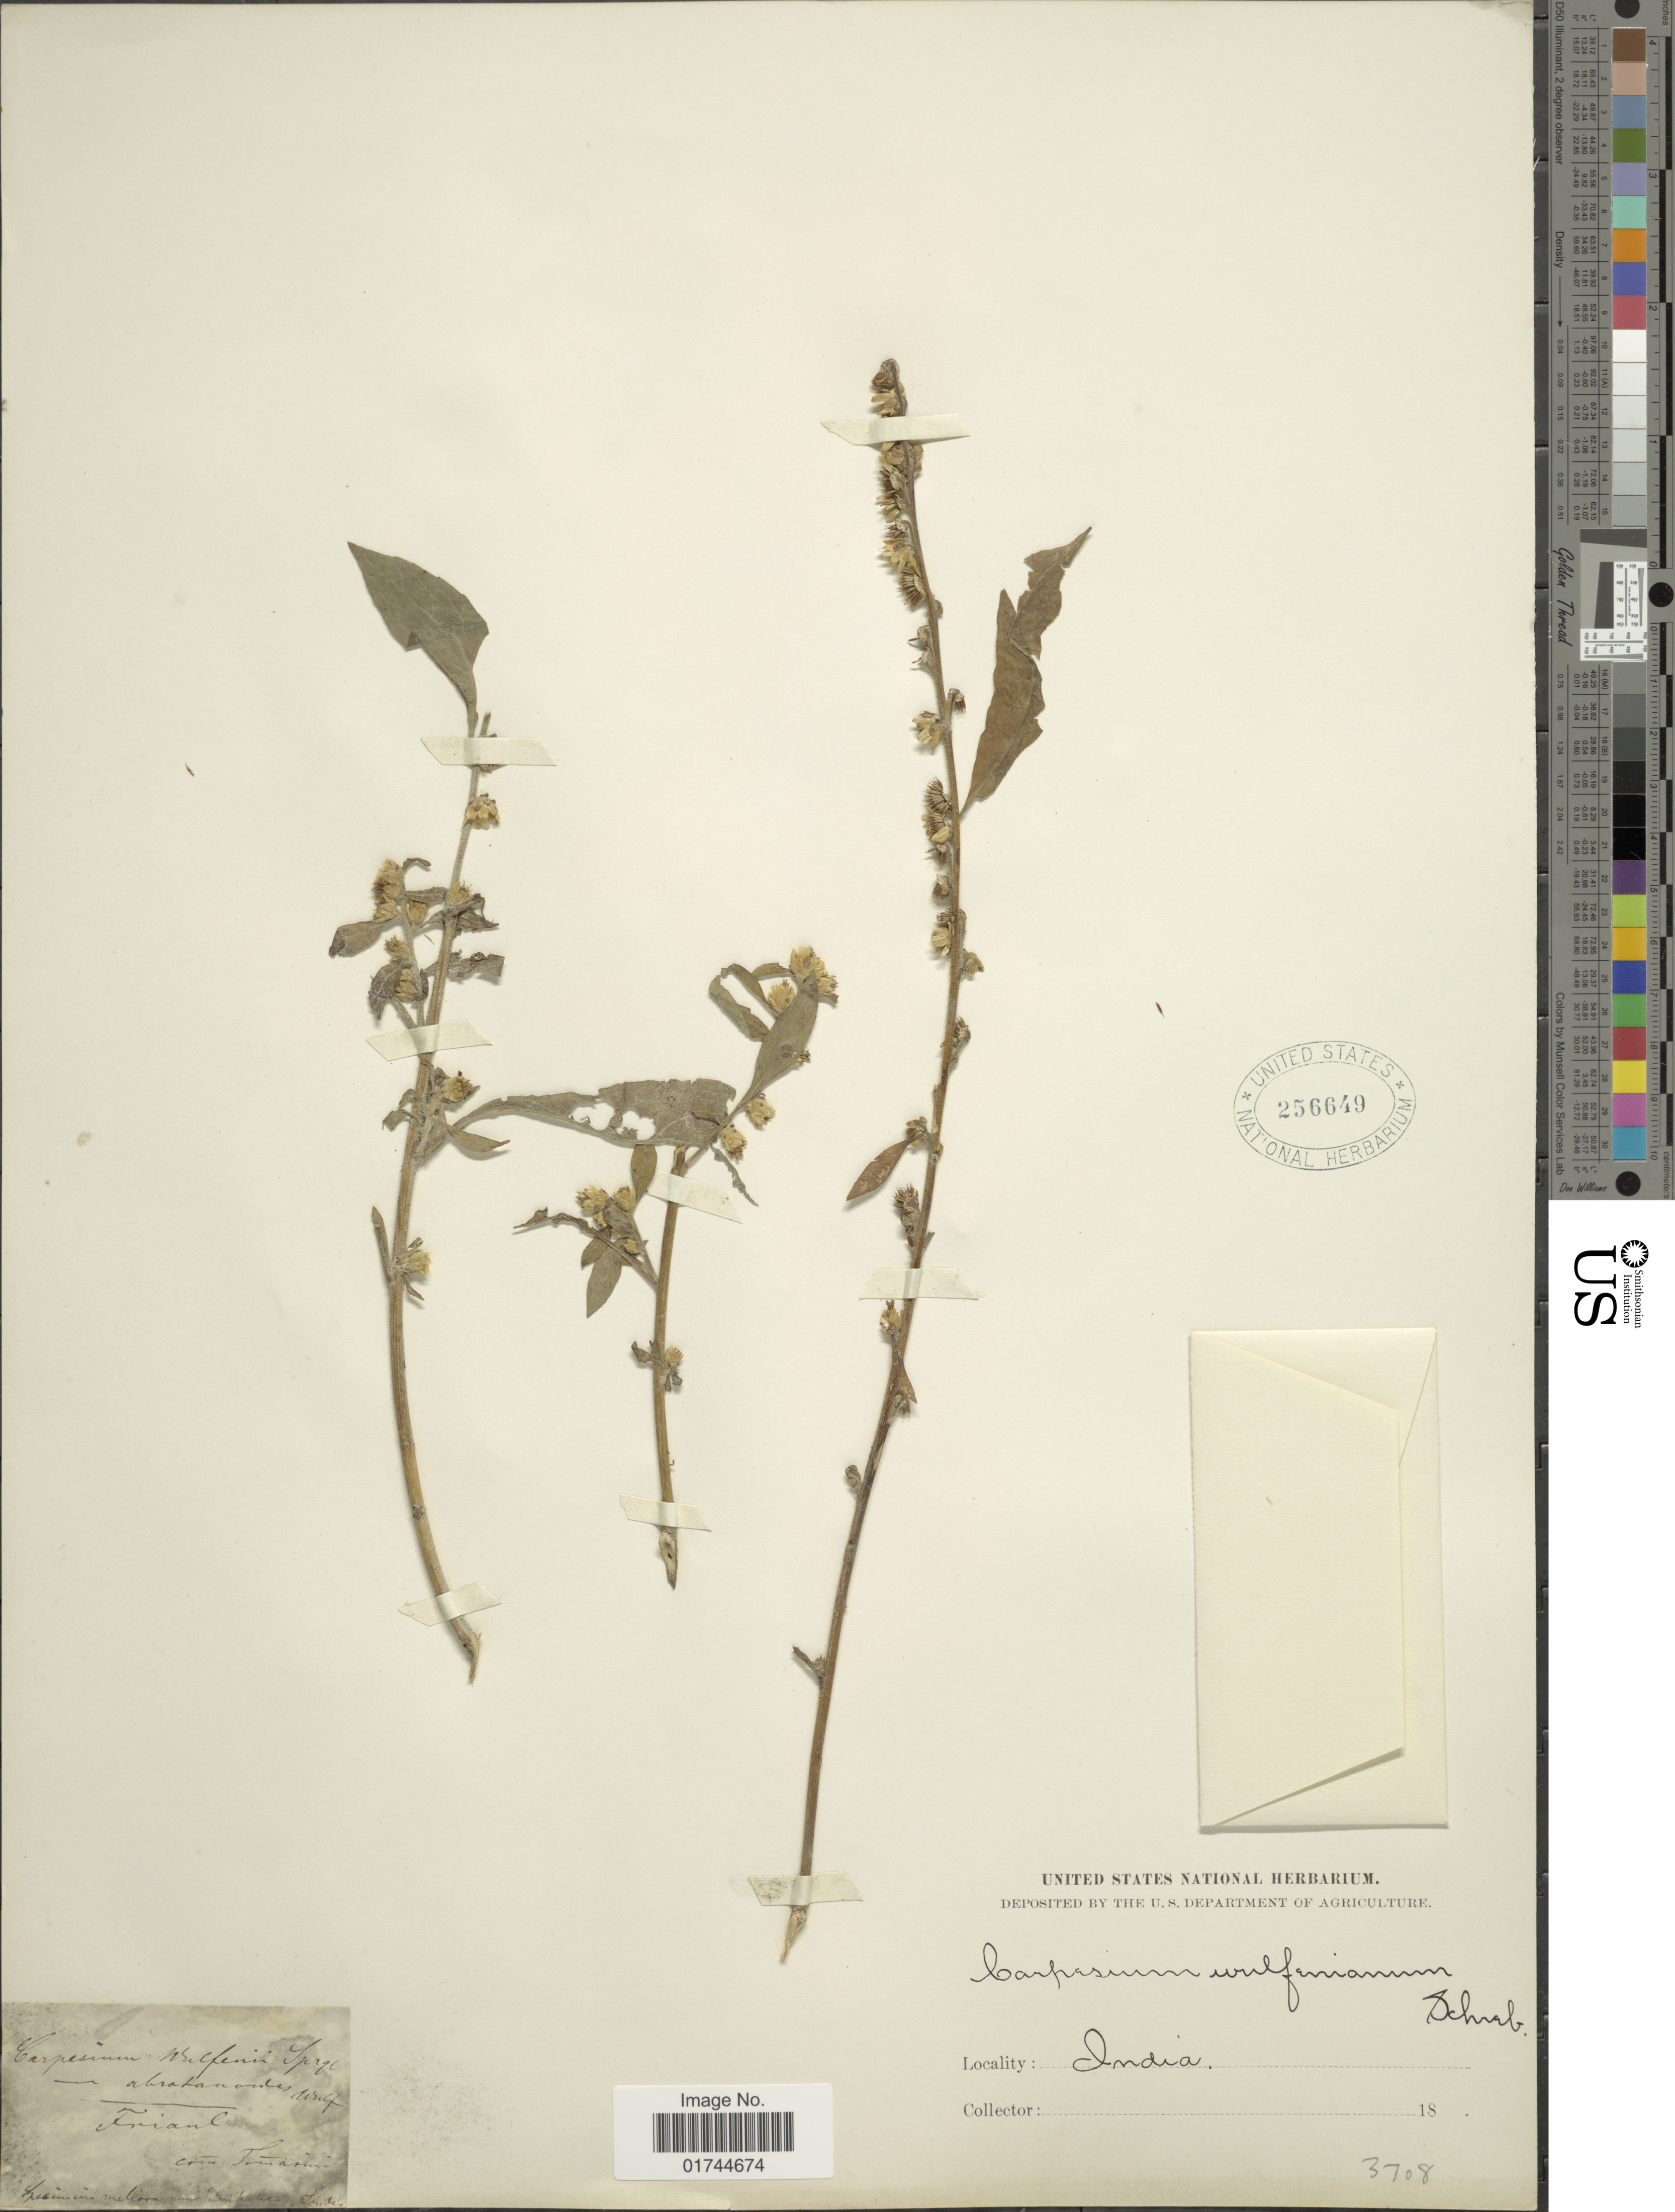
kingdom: Plantae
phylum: Tracheophyta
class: Magnoliopsida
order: Asterales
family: Asteraceae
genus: Carpesium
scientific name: Carpesium abrotanoides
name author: L.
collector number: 3708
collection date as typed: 18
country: India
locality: India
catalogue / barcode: US 256649